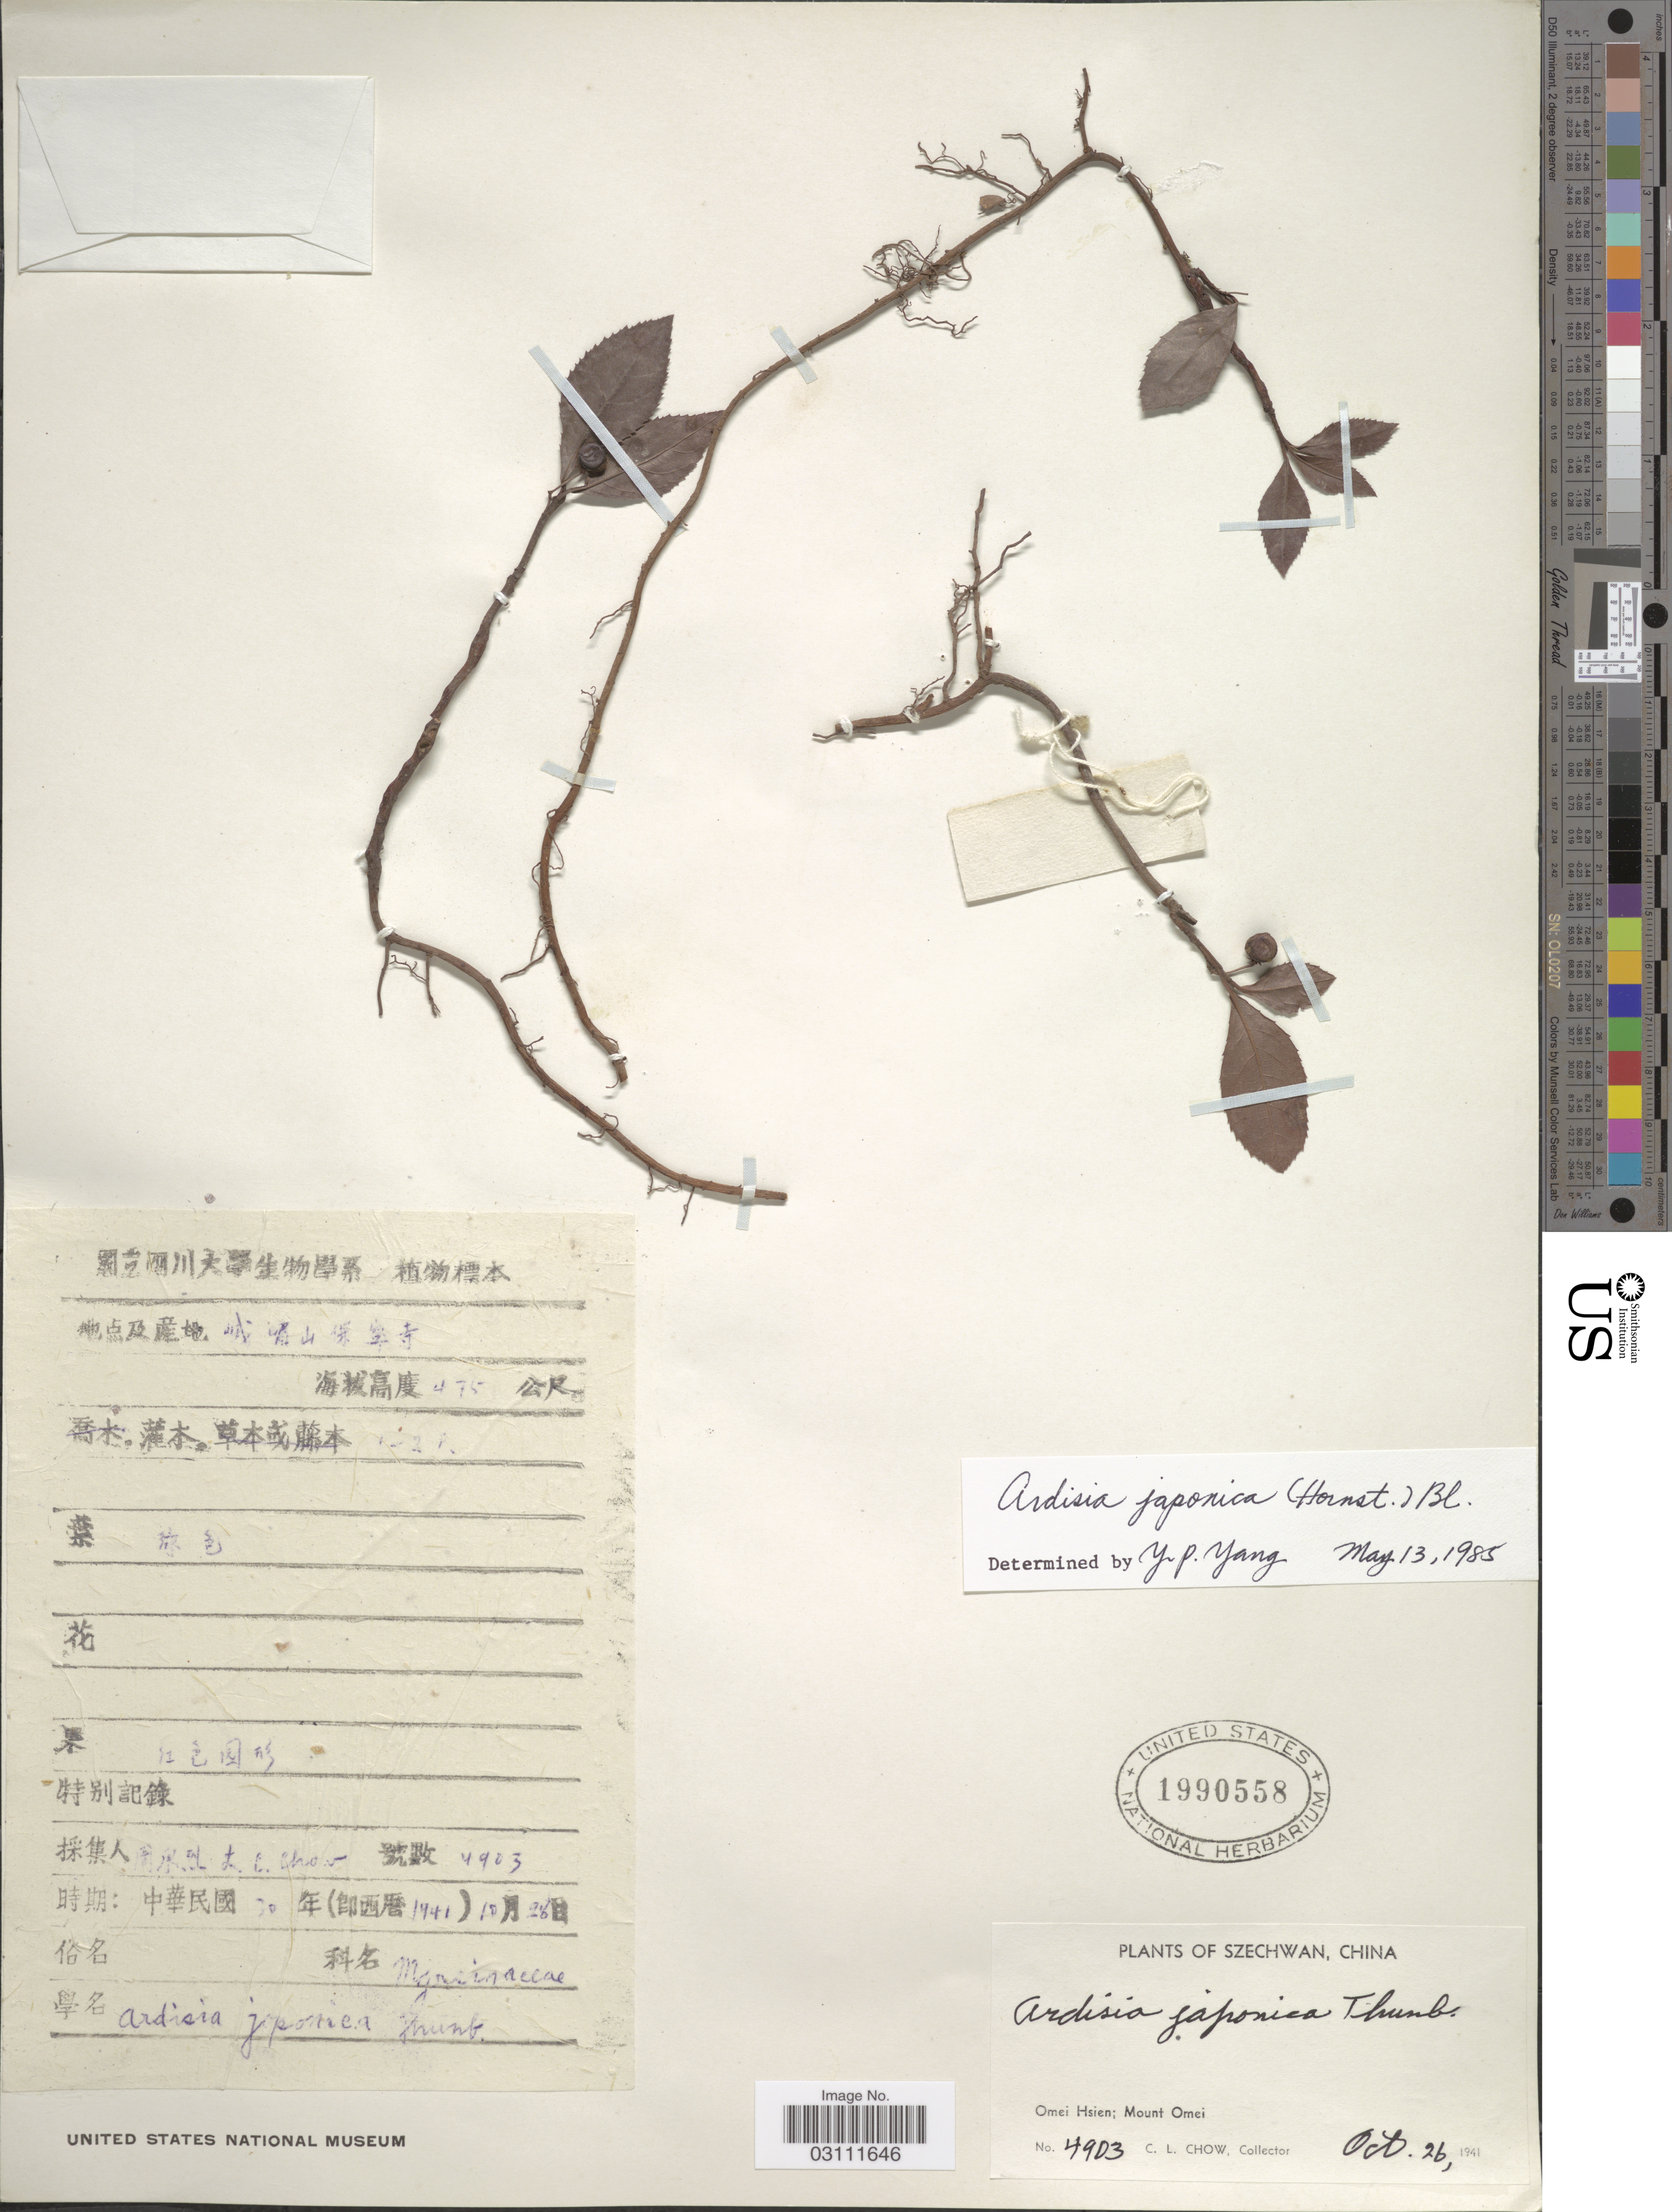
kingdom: Plantae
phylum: Tracheophyta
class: Magnoliopsida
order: Ericales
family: Primulaceae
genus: Ardisia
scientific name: Ardisia japonica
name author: (Thunb.) Blume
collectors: C. Chow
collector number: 4903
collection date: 1941-10-26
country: China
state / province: Sichuan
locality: Omei Hsien: Mount Omei. Szechwan.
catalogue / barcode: US 1990558